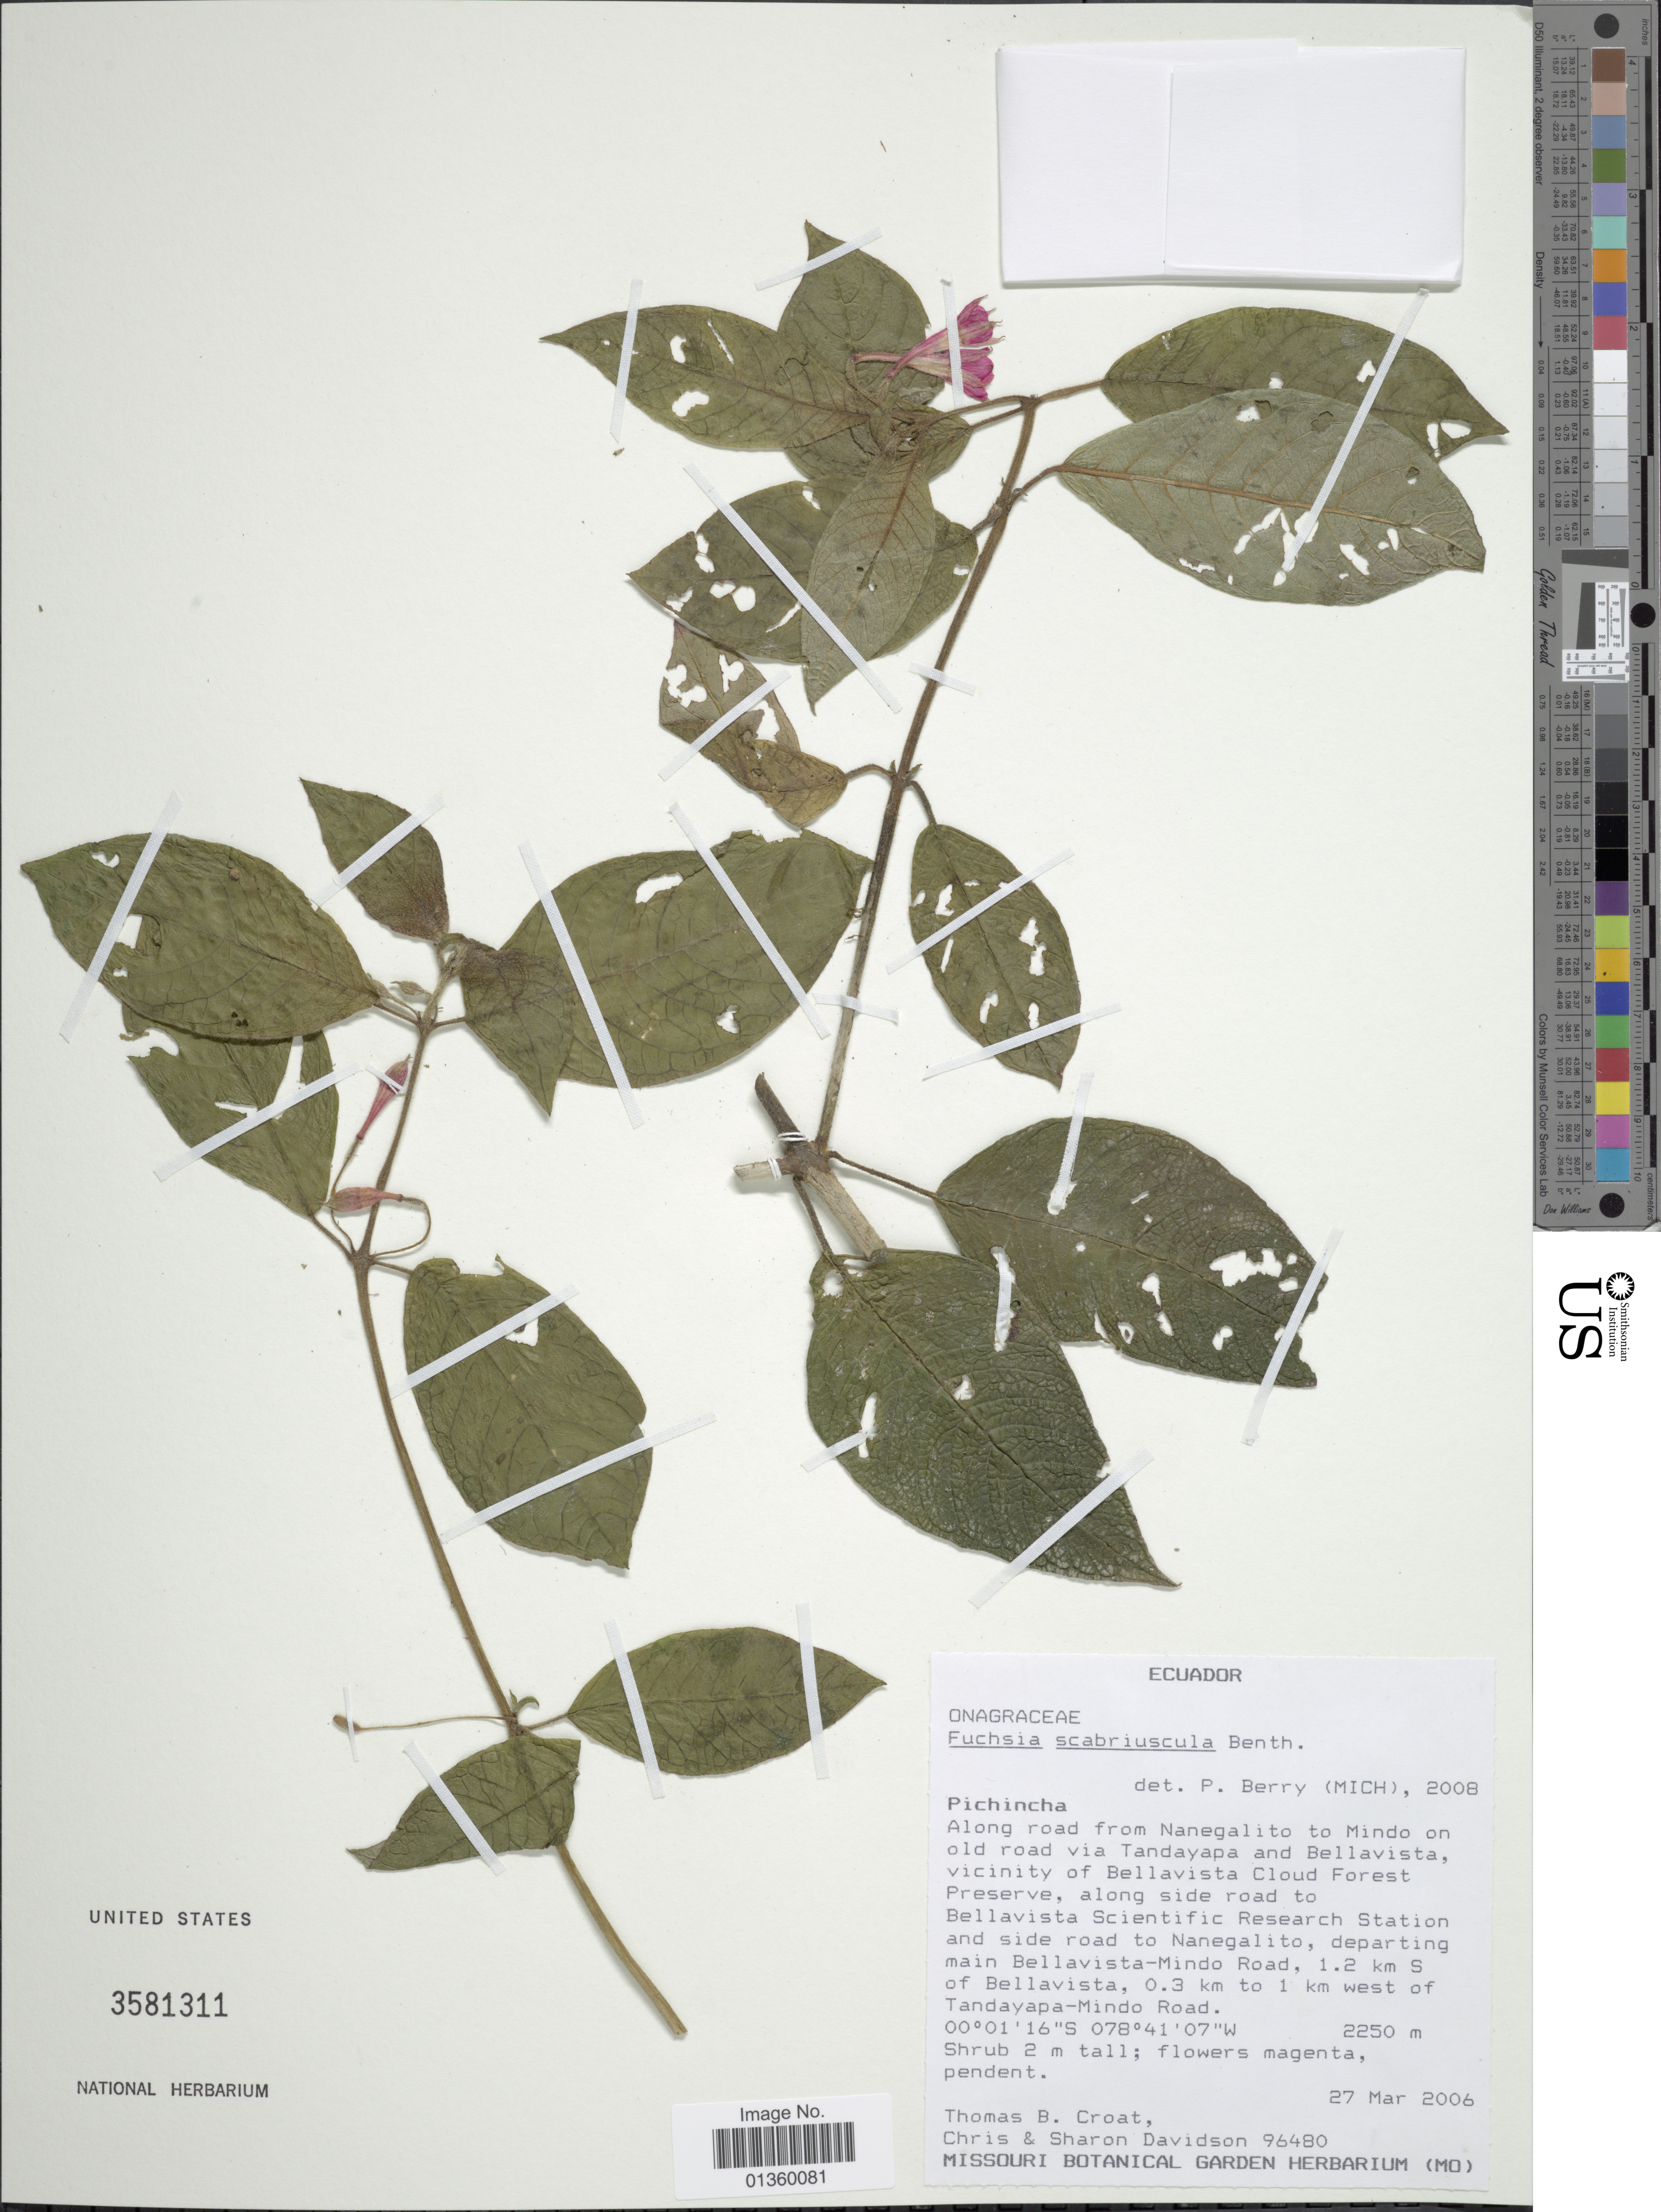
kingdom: Plantae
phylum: Tracheophyta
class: Magnoliopsida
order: Myrtales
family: Onagraceae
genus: Fuchsia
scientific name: Fuchsia scabriuscula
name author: Benth.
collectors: T. B. Croat, C. Davidson & S. Davidson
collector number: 96480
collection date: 2006-03-27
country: Ecuador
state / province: Pichincha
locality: Along road from Nanegalito to Mindo on old road via Tandayapa and Bellavista, vicinity of Bellavista Cloud Forest Preserve, along side road to Bellavista Scientific Research Station and side road to Nanegalito, departing main Bellavista-Mindo Road, 1.2 km S of Bellavista-Mindo Road, 1.2 km S of Bellavista, 0.3 km to 1 km west of Tandayapa-Mindo Road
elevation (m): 2250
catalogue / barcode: US 3581311